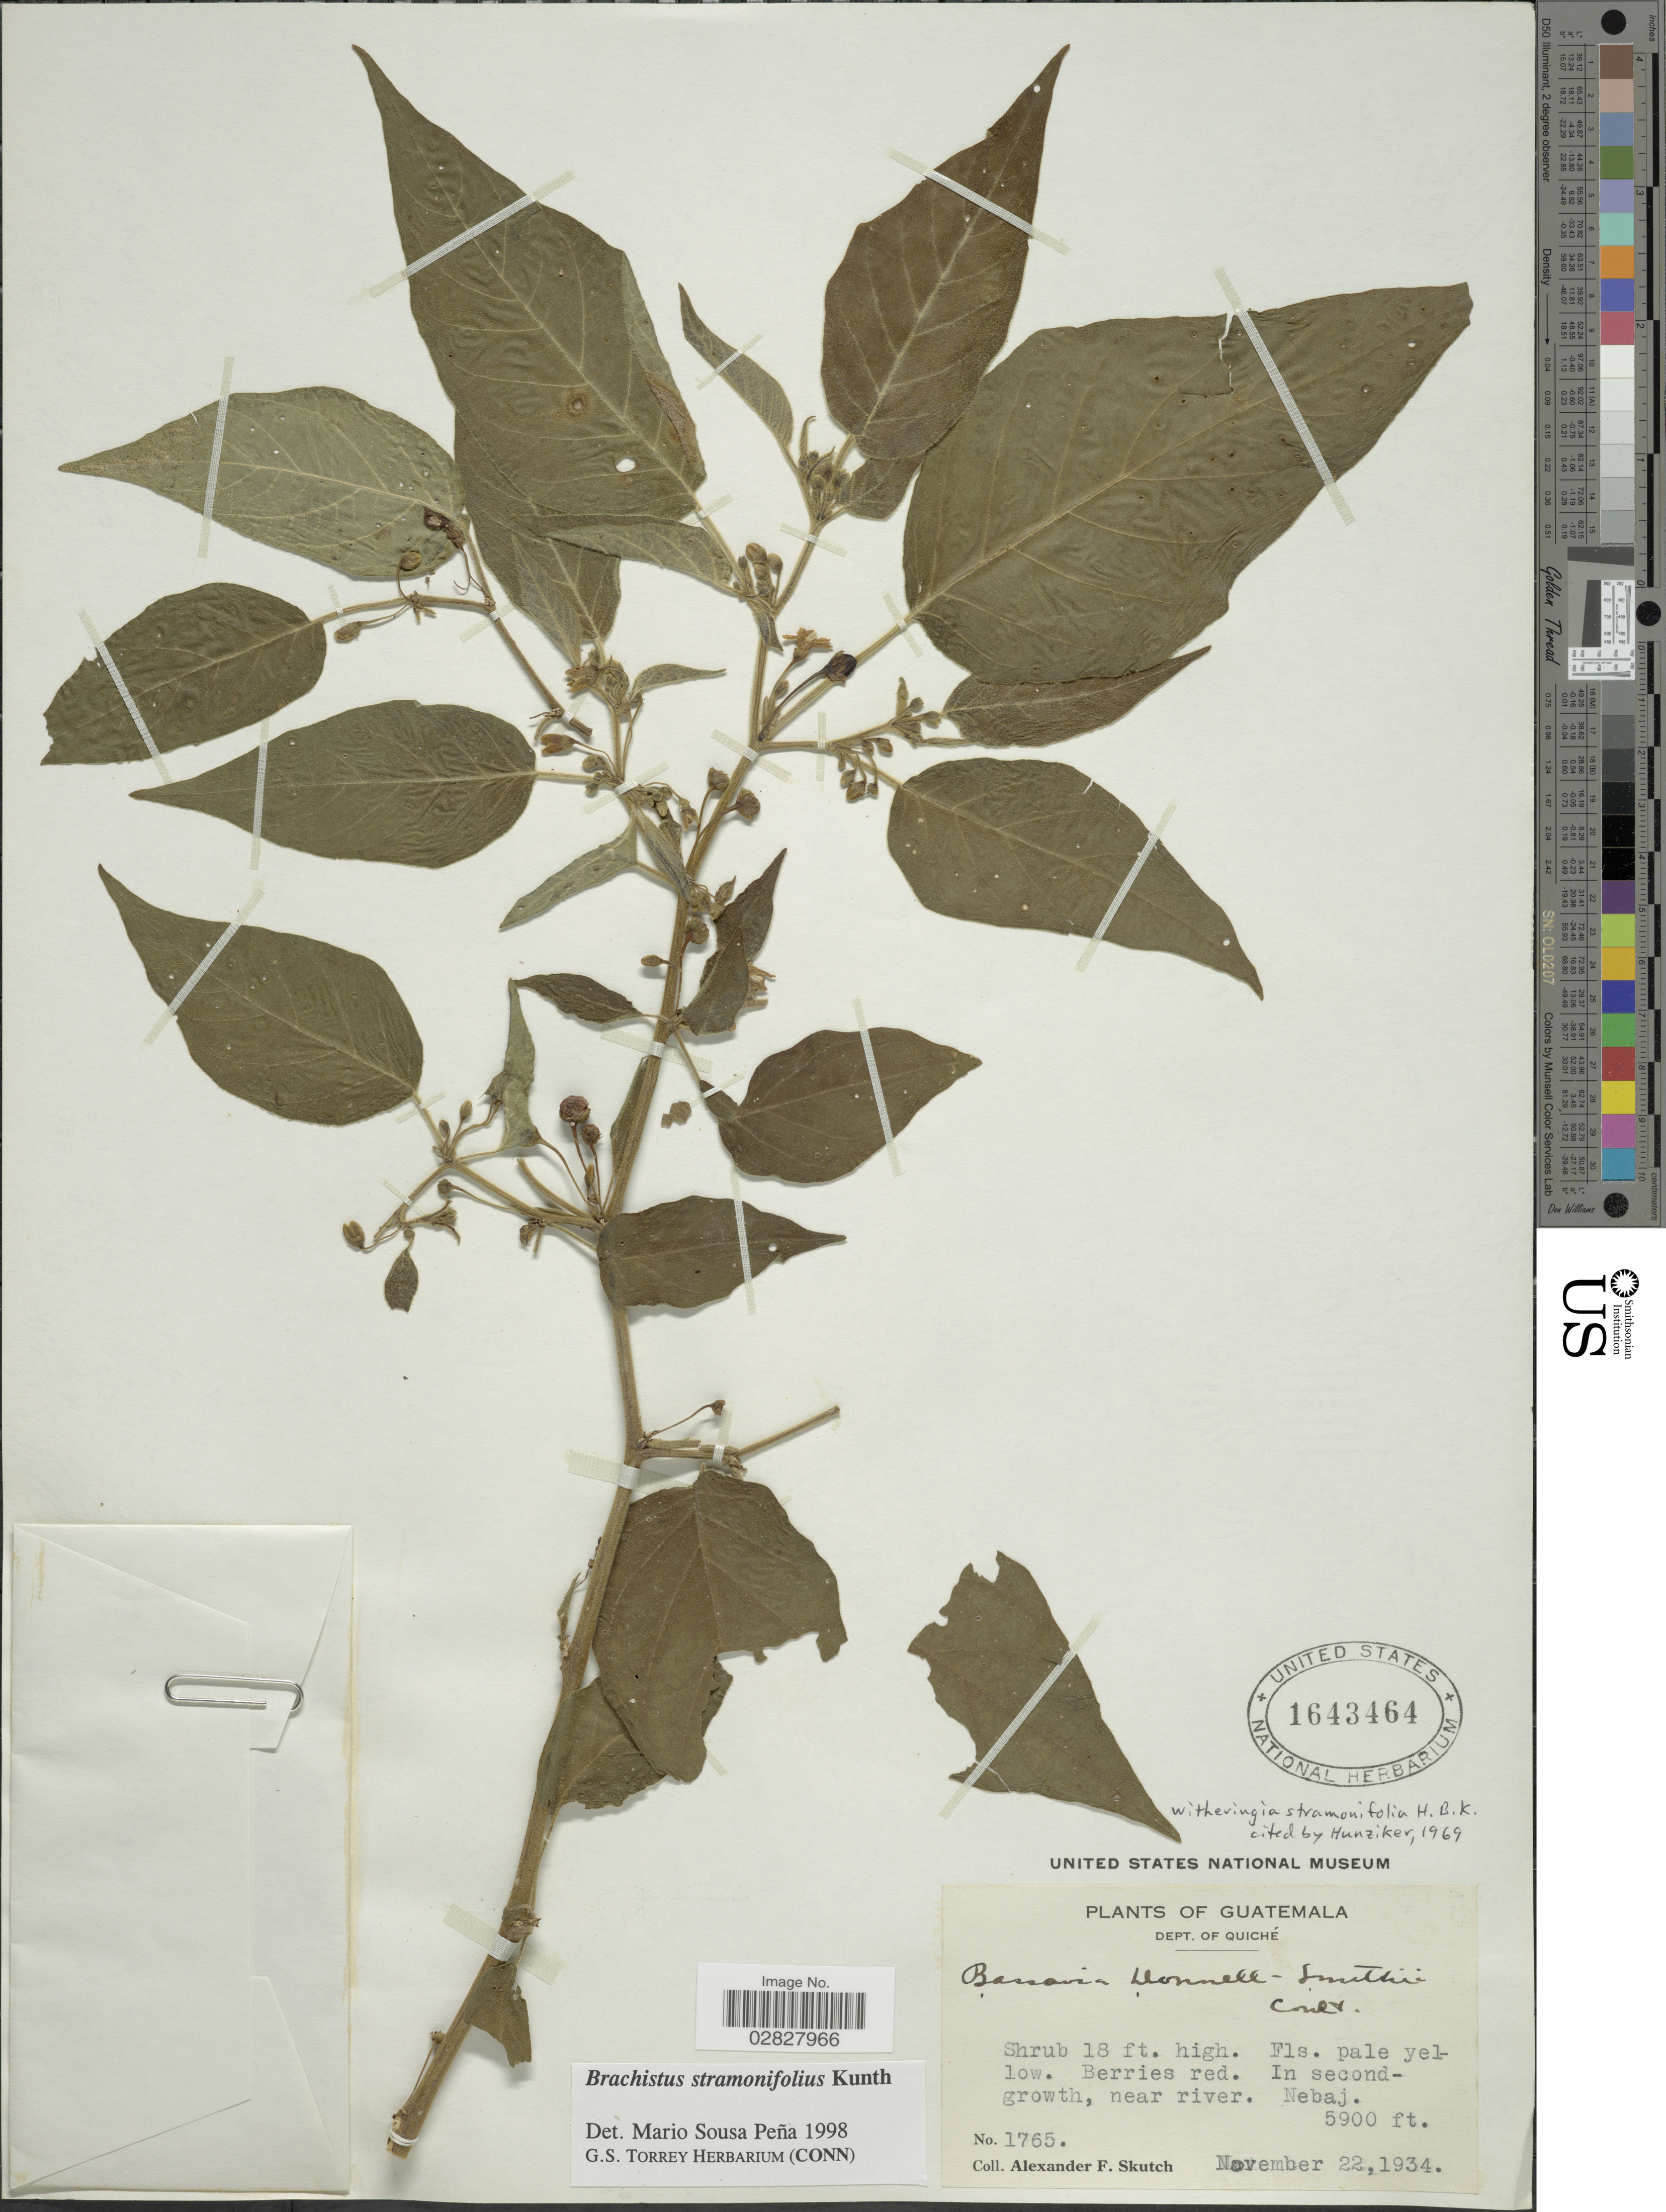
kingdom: Plantae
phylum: Tracheophyta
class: Magnoliopsida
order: Solanales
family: Solanaceae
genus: Brachistus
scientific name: Brachistus stramonifolius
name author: (Kunth) Miers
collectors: A. F. Skutch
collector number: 1765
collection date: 1934-11-22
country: Guatemala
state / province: El Quiché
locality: Dept. Of Quiché, In secondgrowth, near river, Nebaj.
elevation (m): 1798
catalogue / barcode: US 1643464